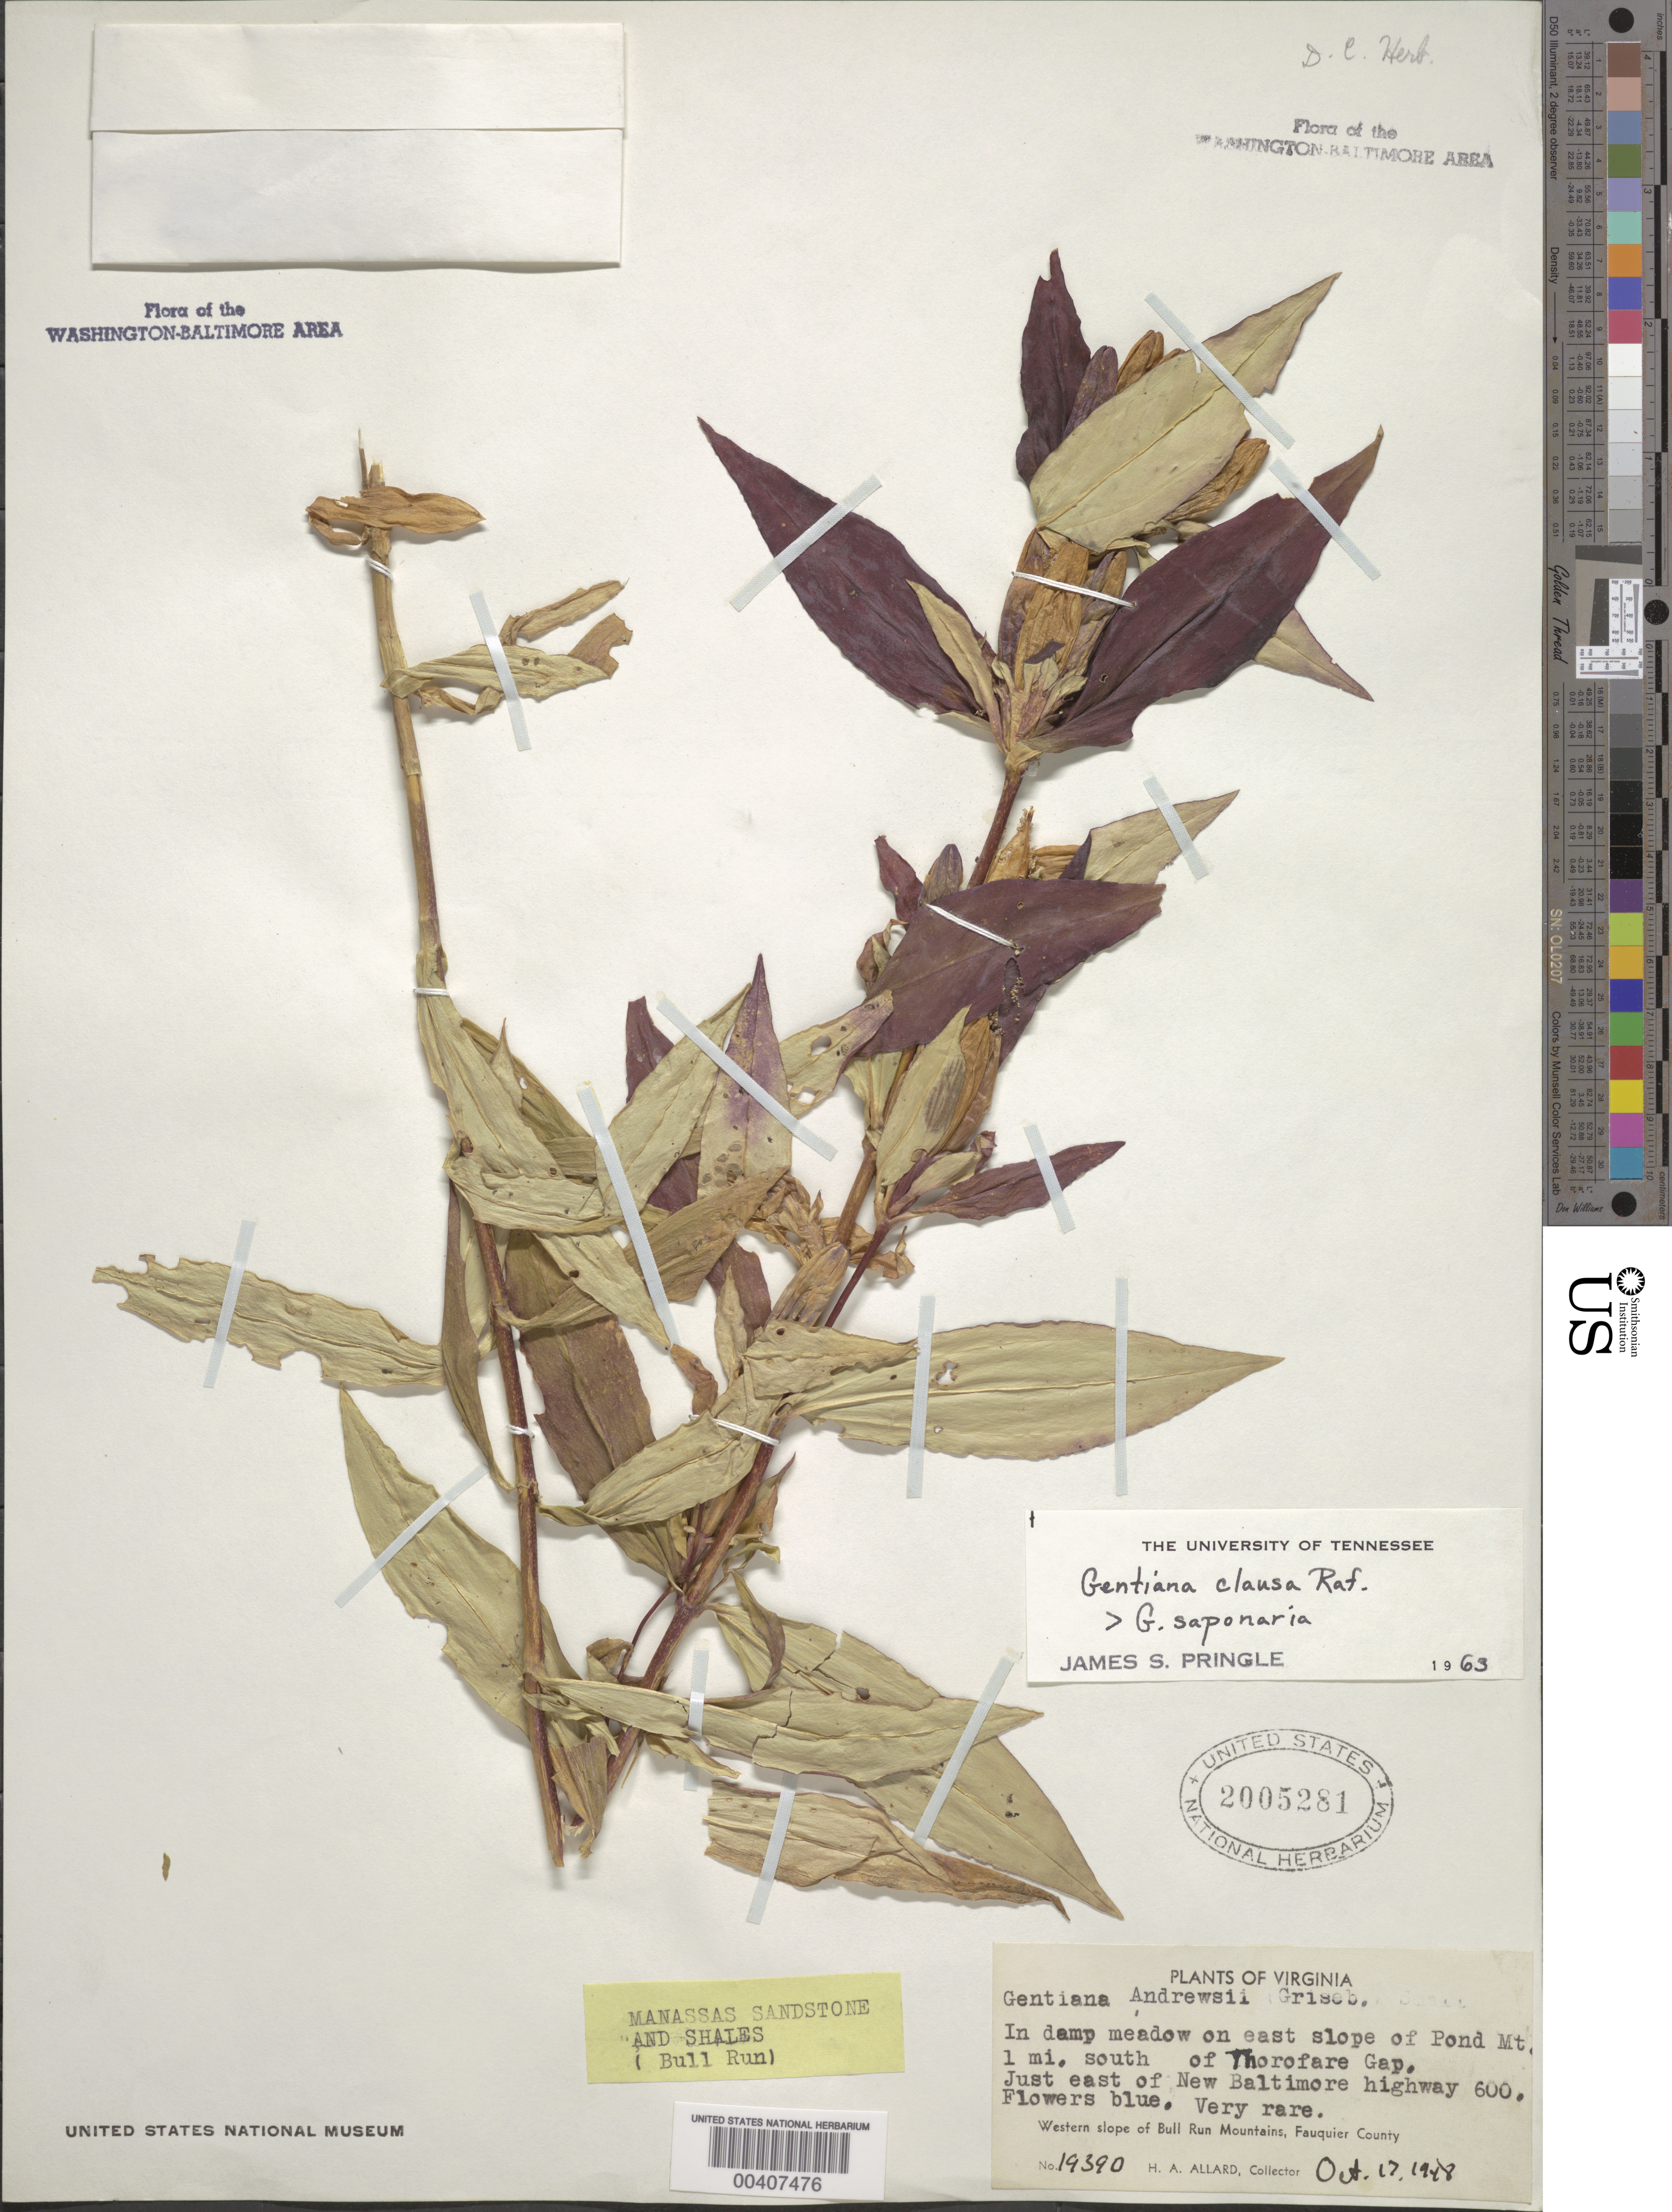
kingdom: Plantae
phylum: Tracheophyta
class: Magnoliopsida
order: Gentianales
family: Gentianaceae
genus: Gentiana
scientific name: Gentiana clausa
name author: Raf.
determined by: Pringle, J. S.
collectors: H. A. Allard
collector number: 19390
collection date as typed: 17 Oct 1948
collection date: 1948-10-17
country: United States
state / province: Virginia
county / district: Fauquier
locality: Baltimore Hwy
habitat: Damp meadow, Manassas sandstone and shales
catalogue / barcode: US 2005281